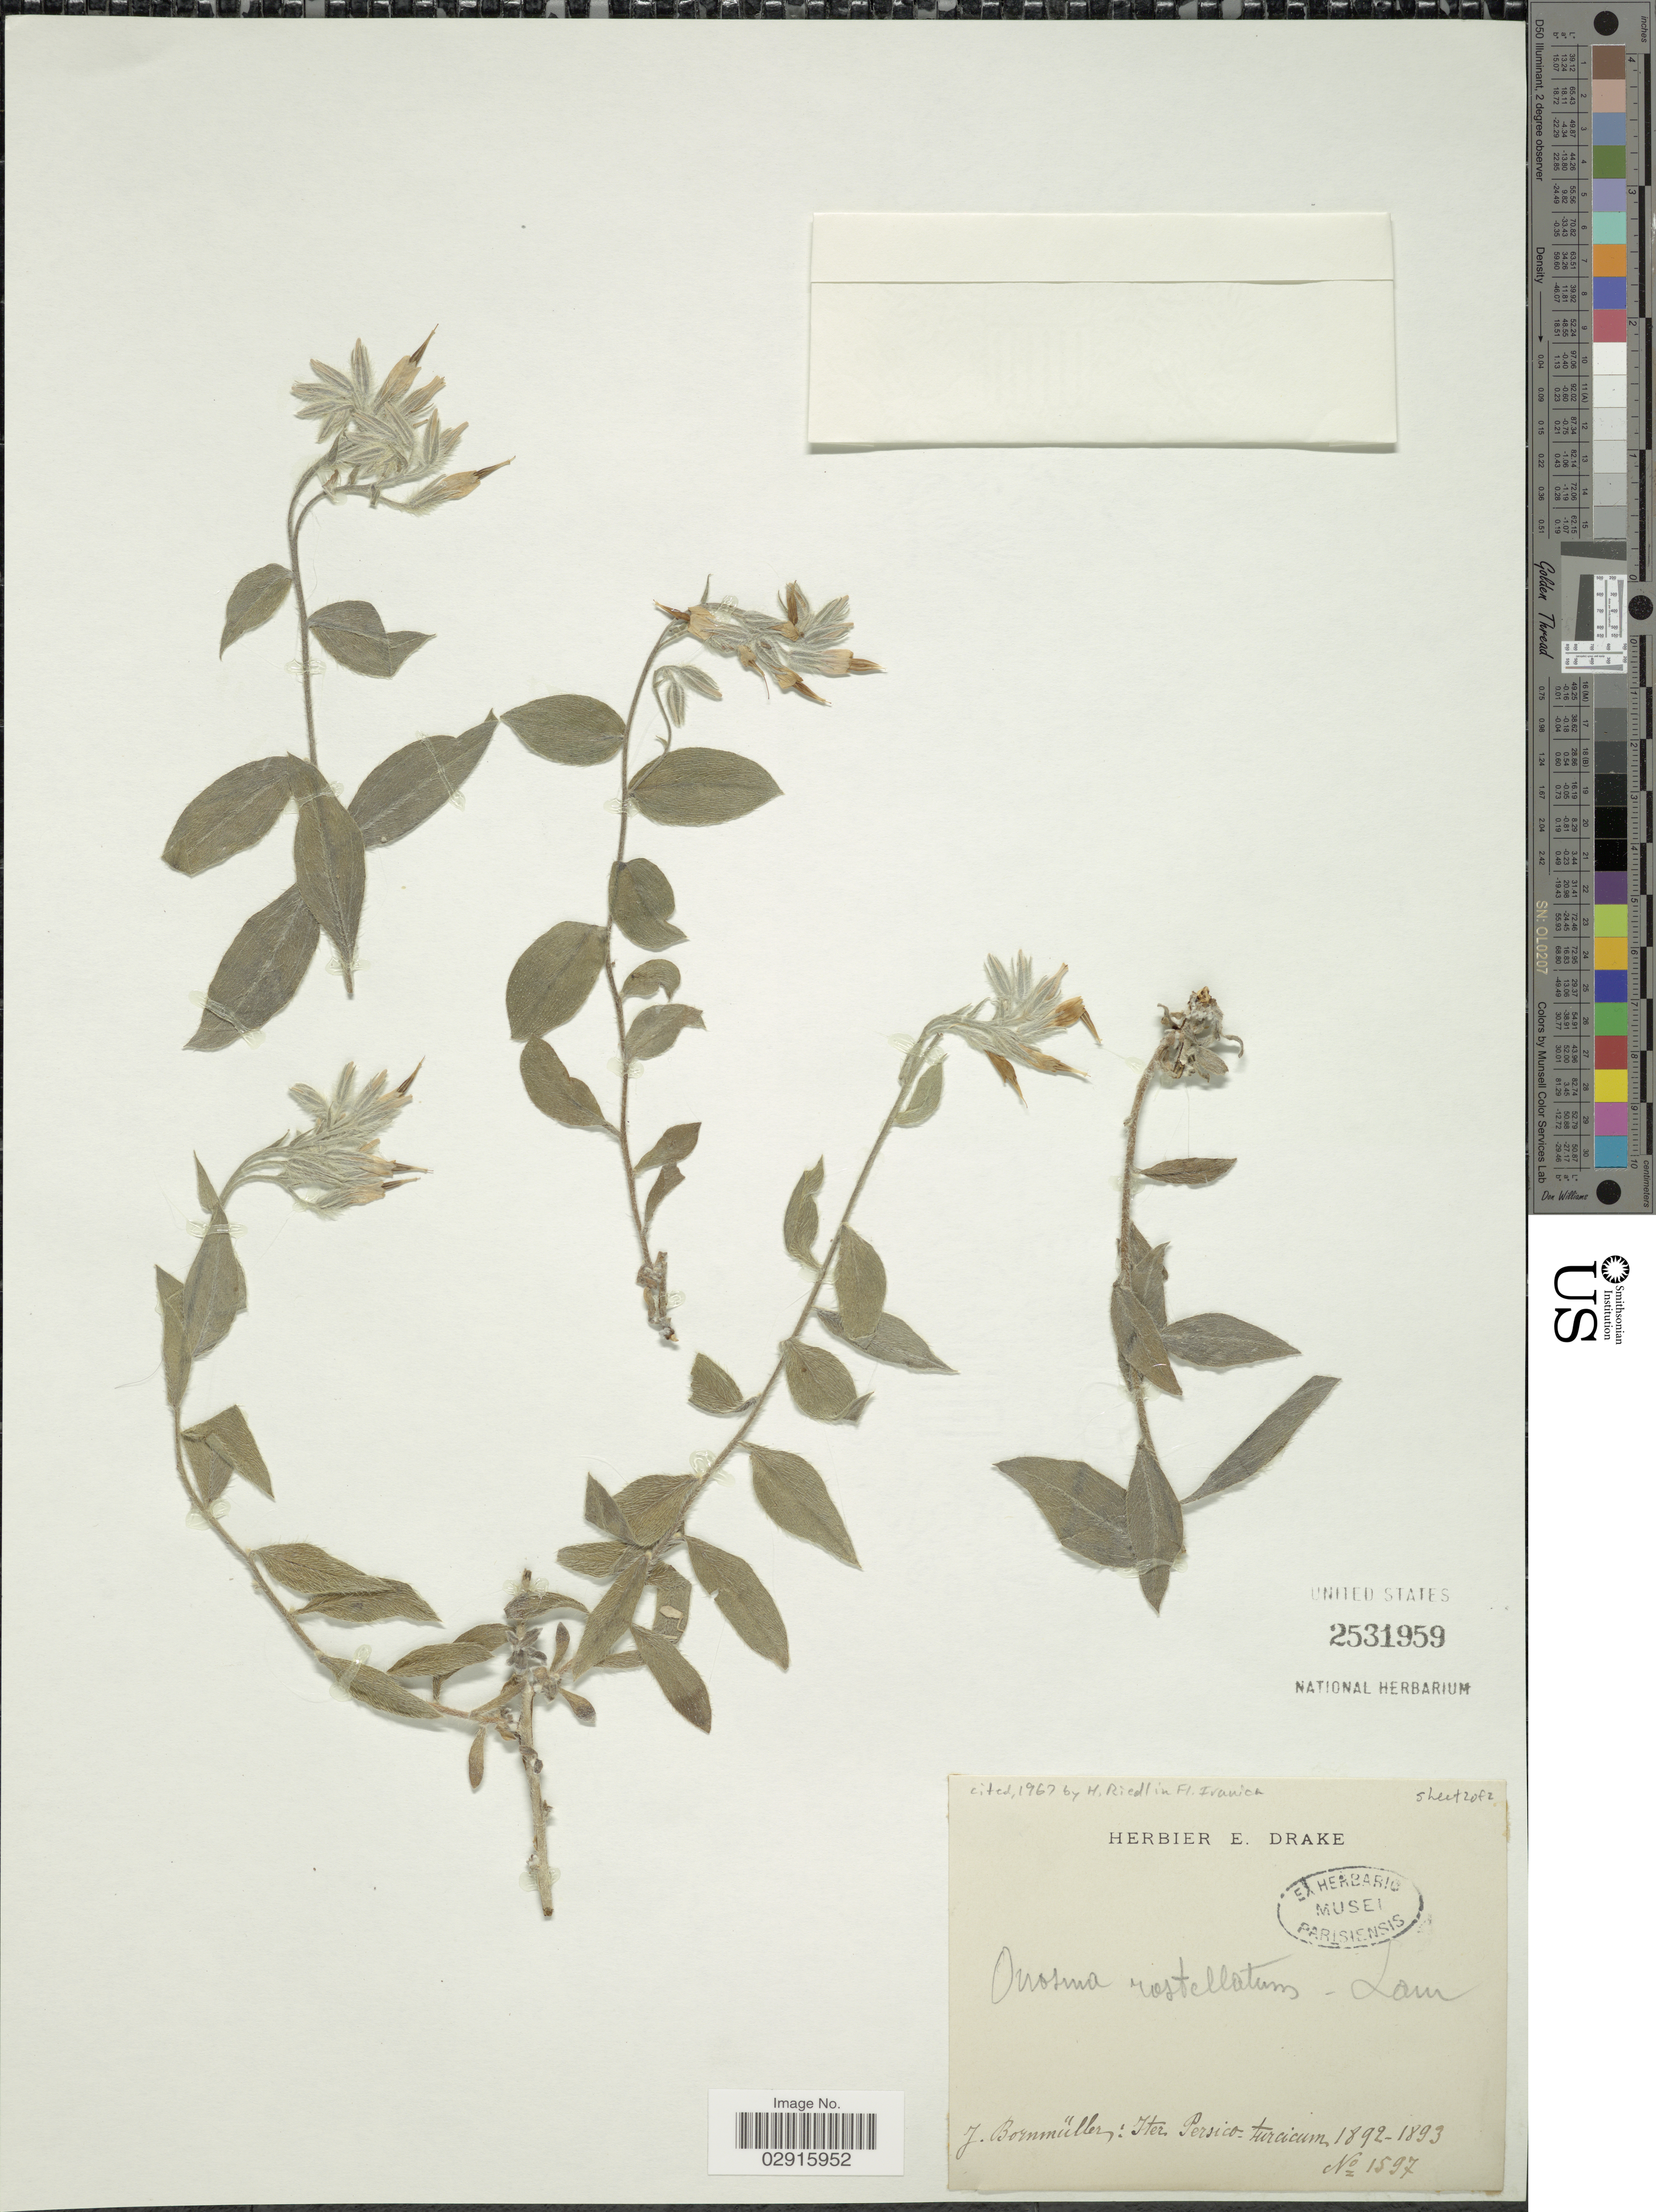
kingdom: Plantae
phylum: Tracheophyta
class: Magnoliopsida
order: Boraginales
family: Boraginaceae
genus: Onosma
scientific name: Onosma rostellatum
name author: Lehm.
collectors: J. Bornmüller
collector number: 1597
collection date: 1892/1893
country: Iran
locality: Iter Persico-turcicum.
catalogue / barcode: US 2531959